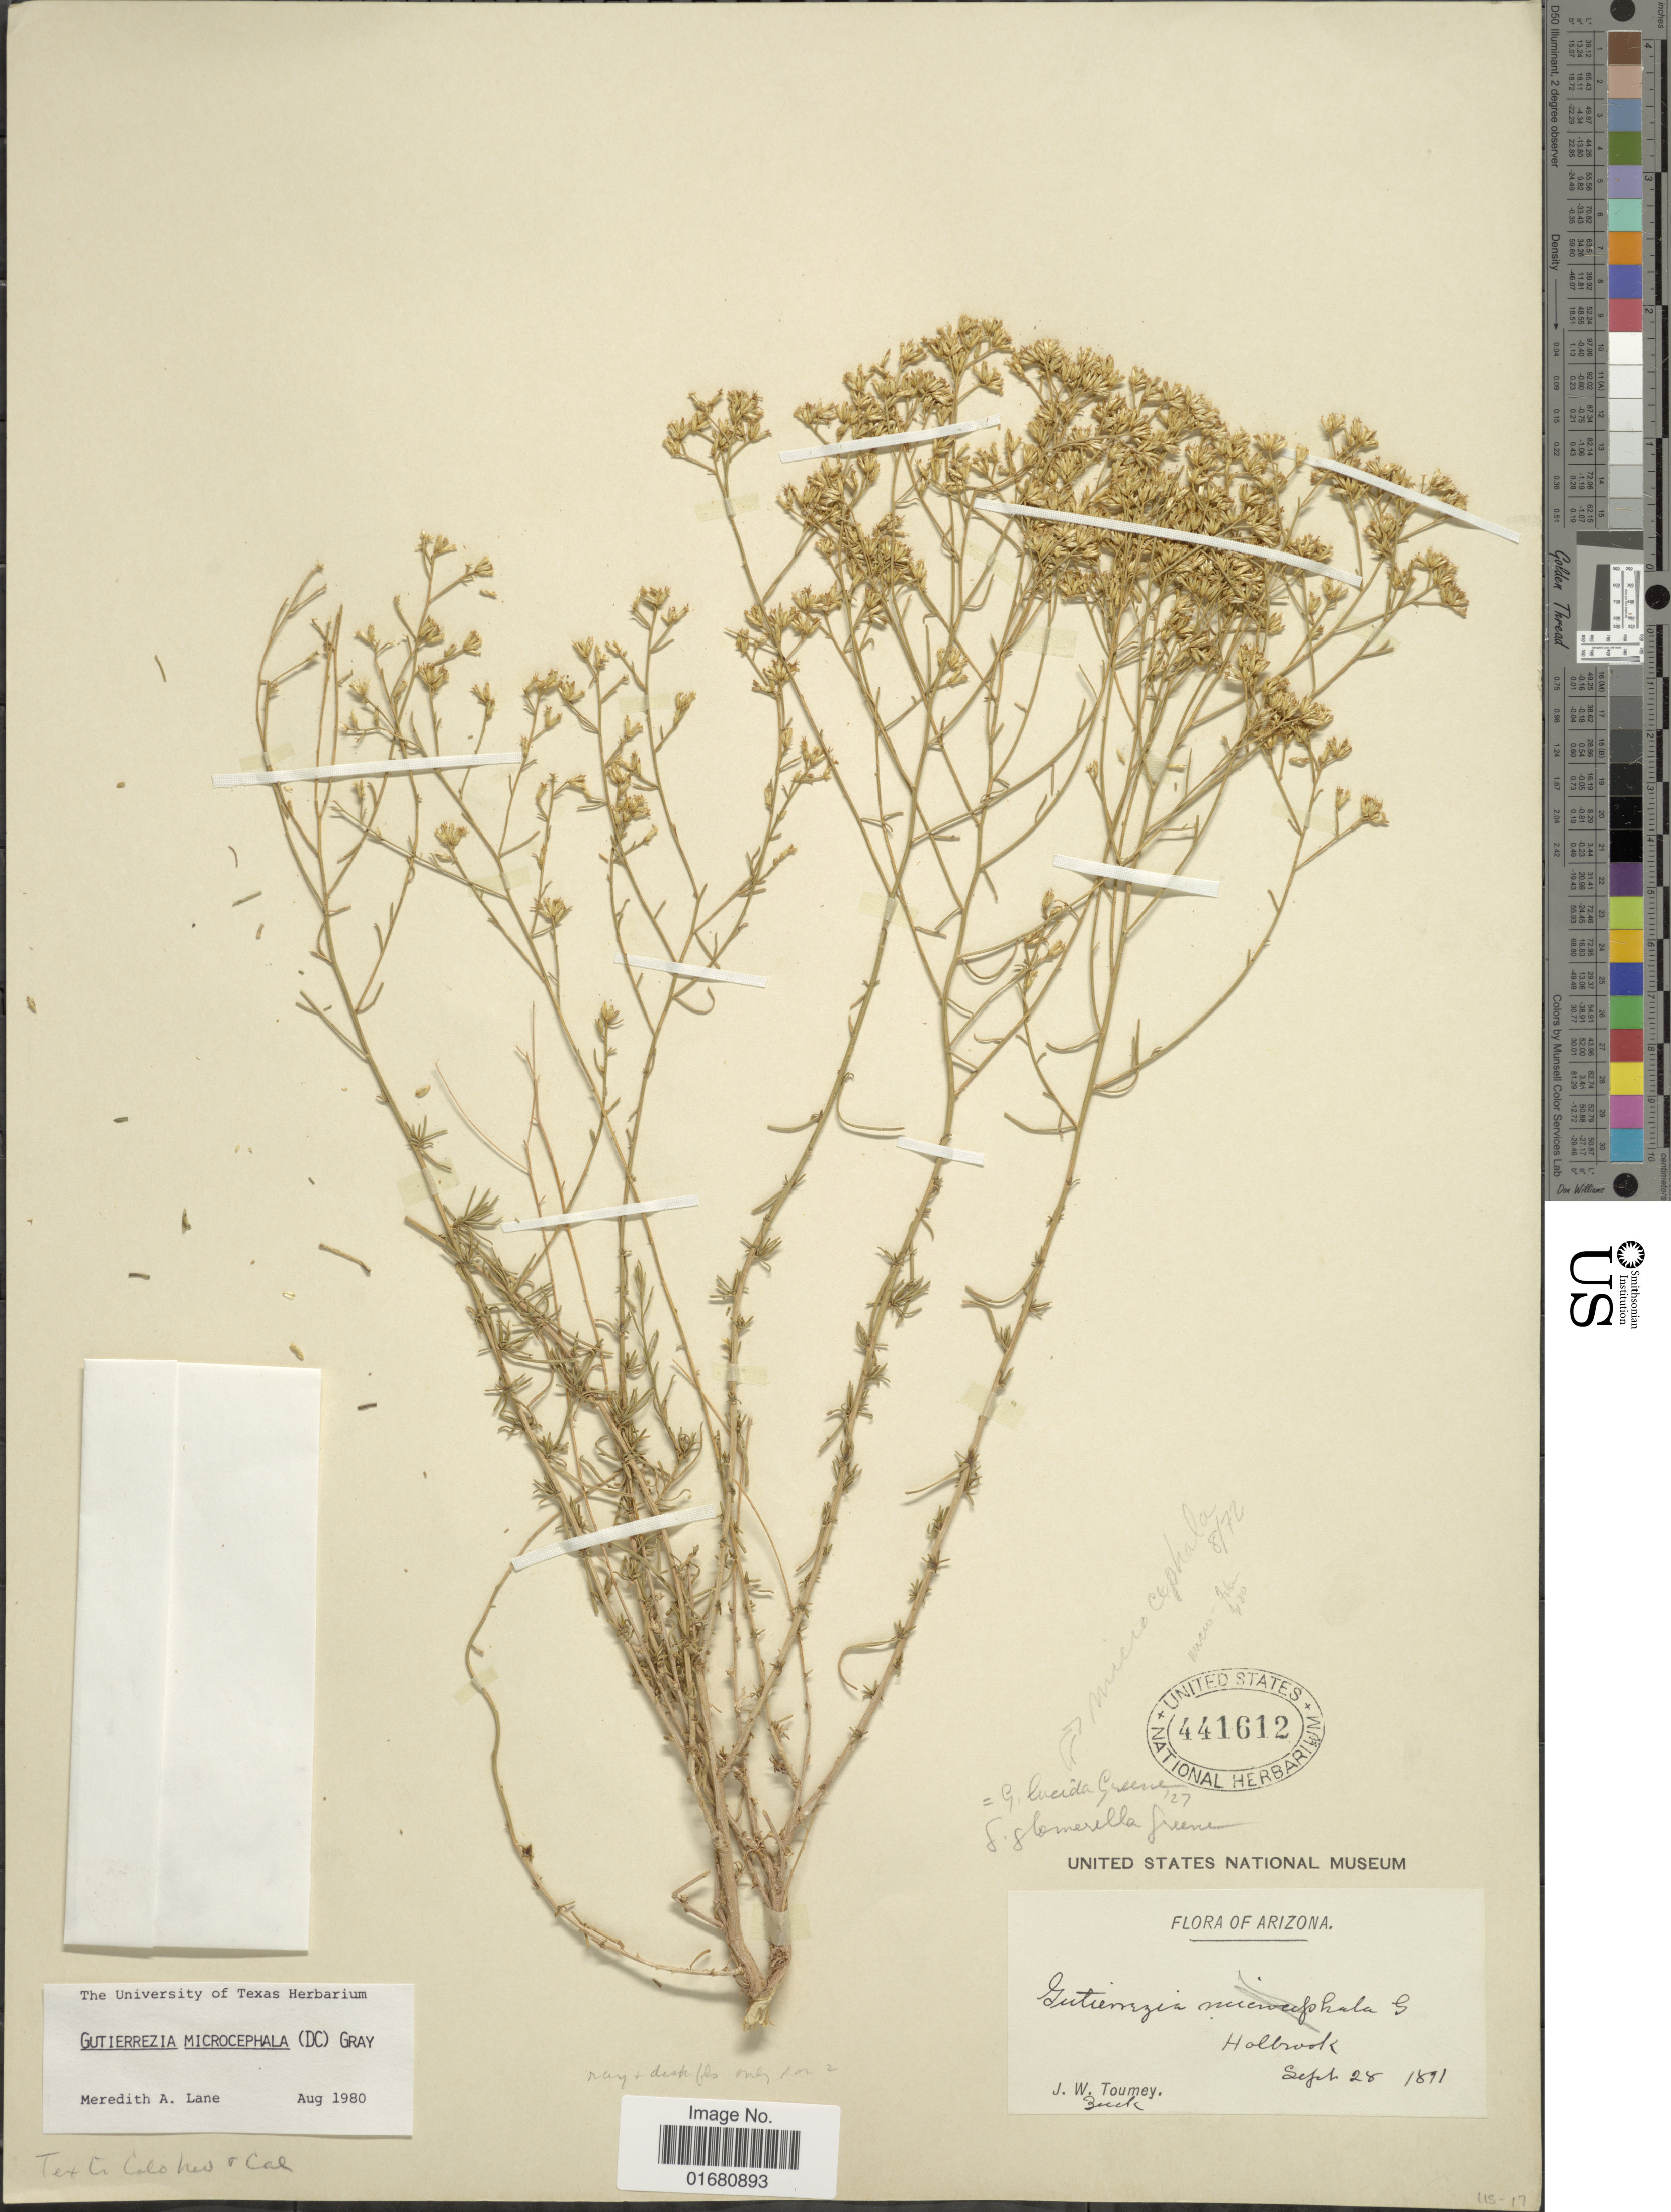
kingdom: Plantae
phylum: Tracheophyta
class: Magnoliopsida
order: Asterales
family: Asteraceae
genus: Gutierrezia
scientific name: Gutierrezia microcephala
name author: (DC.) A. Gray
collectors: J. W. Toumey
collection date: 1891-09-28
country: United States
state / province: Arizona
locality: Holbrook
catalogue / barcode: US 441612